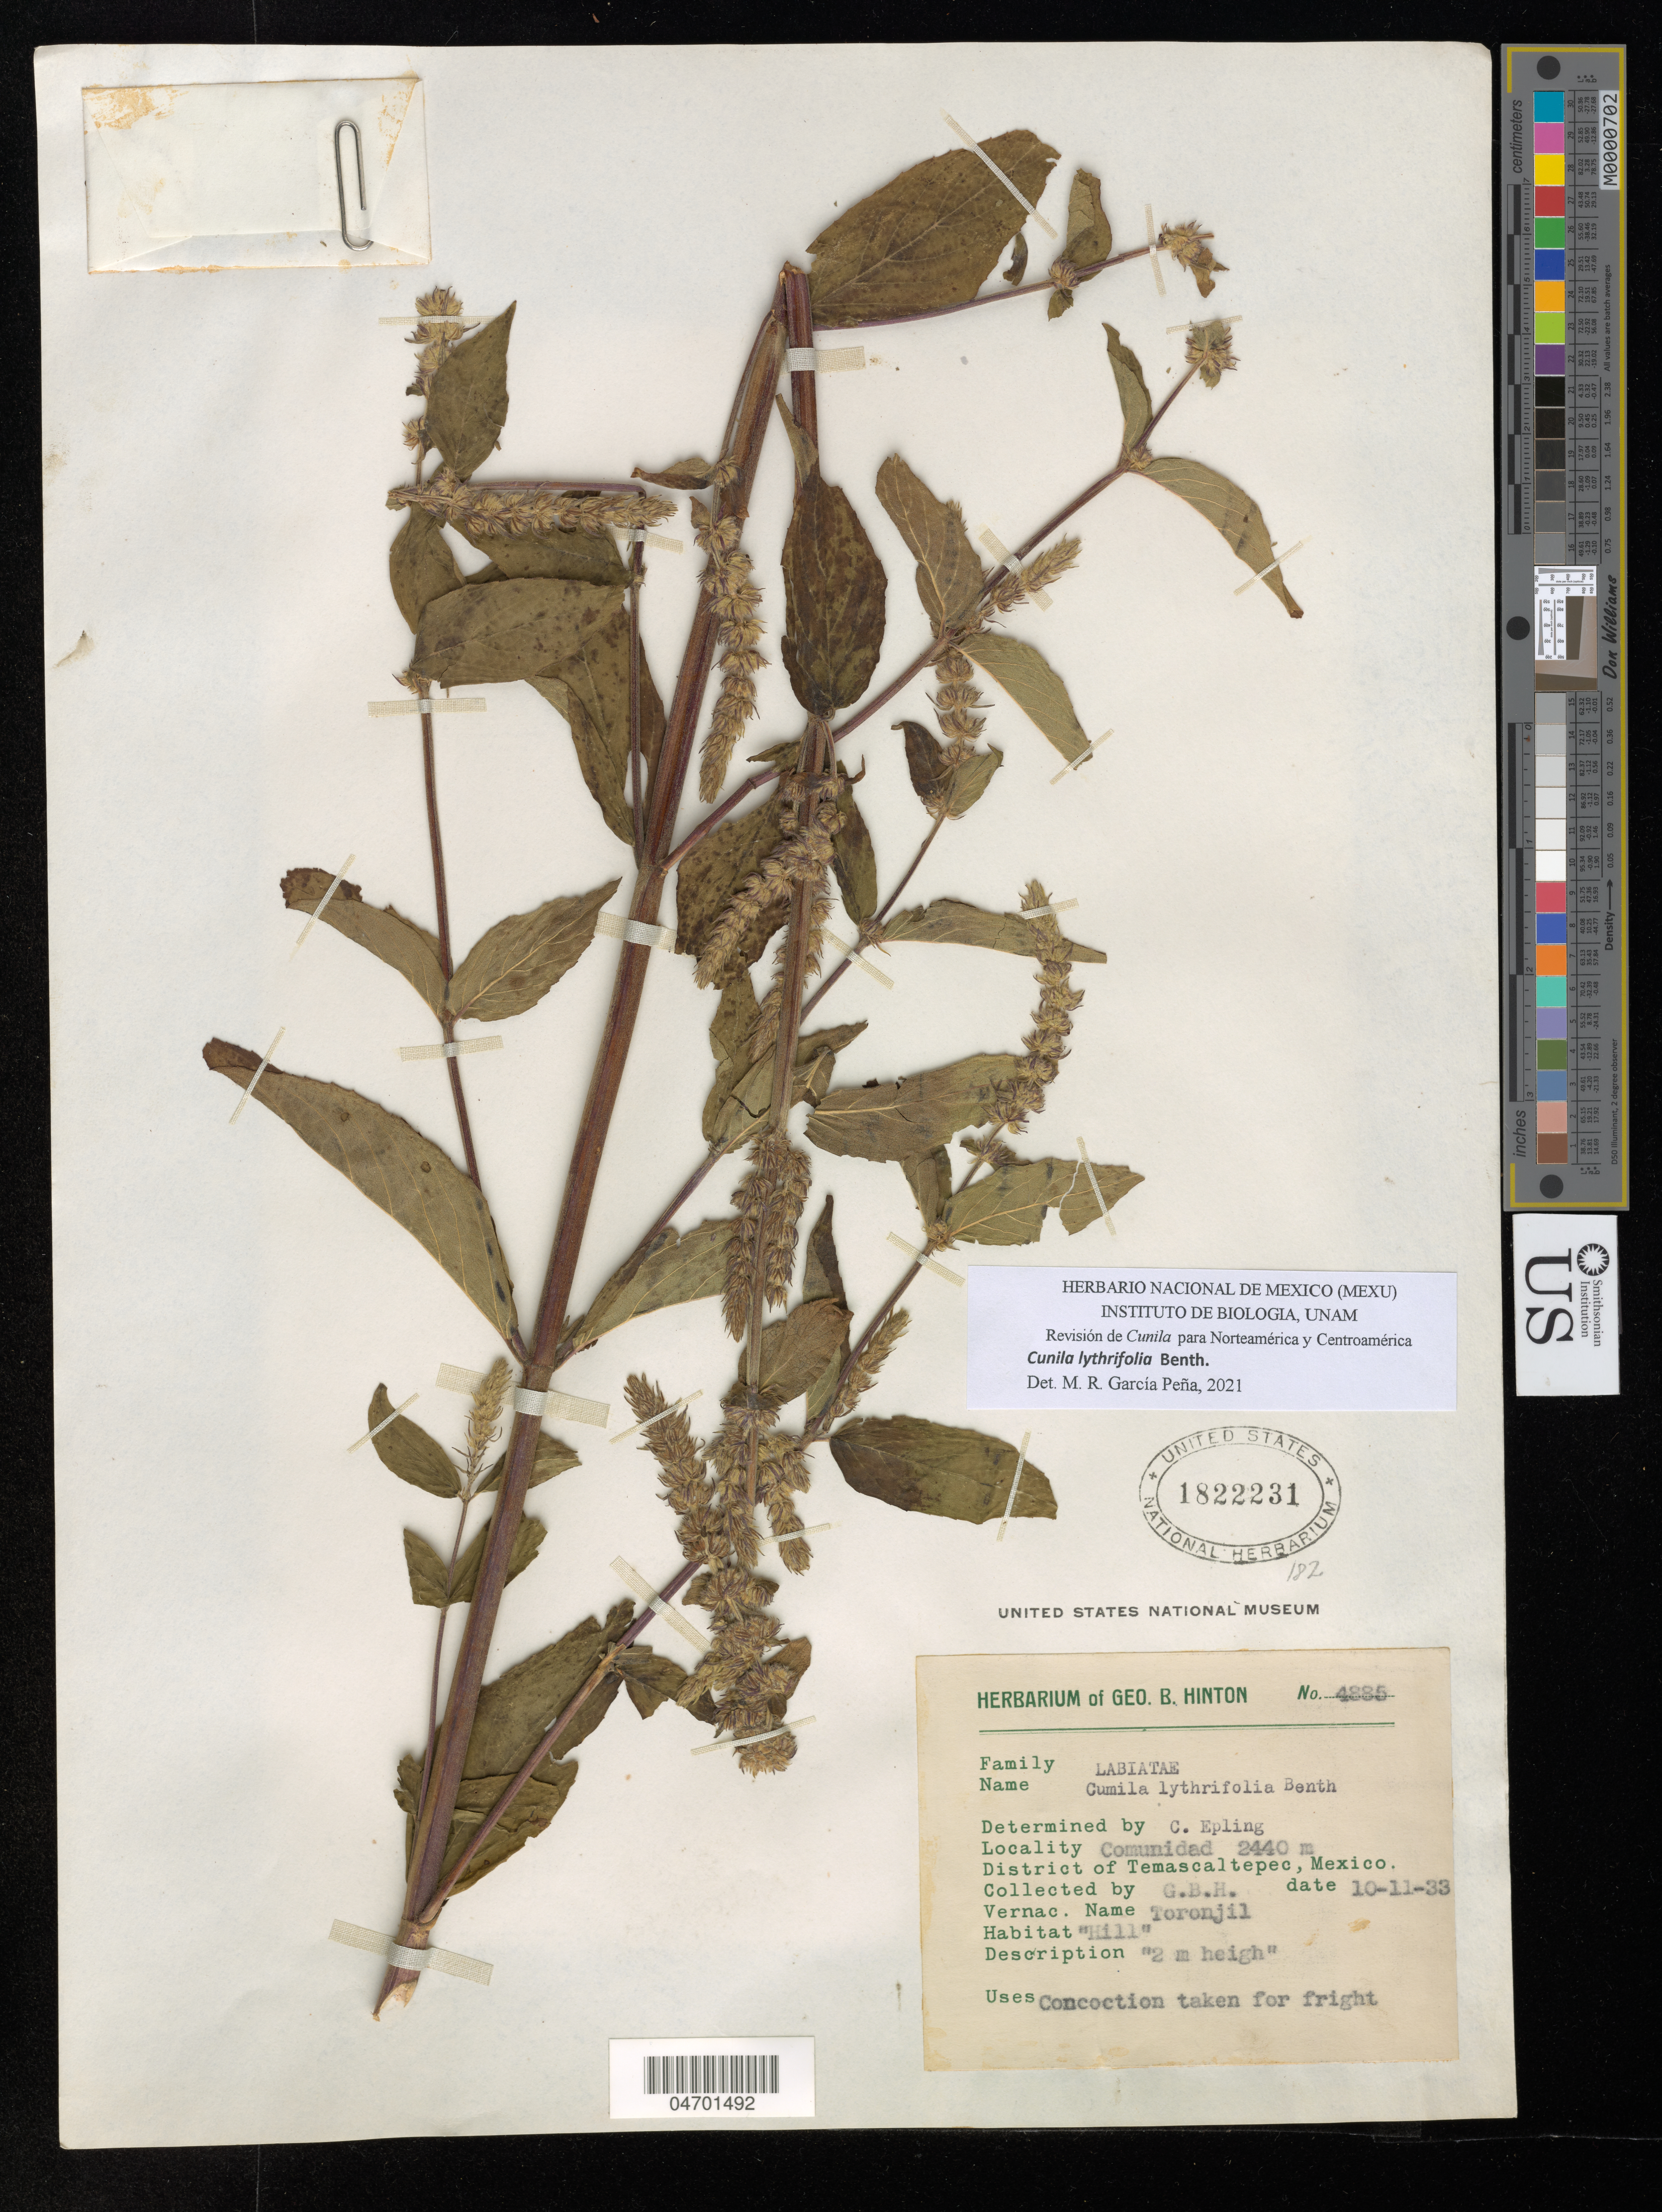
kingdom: Plantae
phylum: Tracheophyta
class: Magnoliopsida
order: Lamiales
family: Lamiaceae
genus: Cunila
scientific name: Cunila lythrifolia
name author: Benth.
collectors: G. B. Hinton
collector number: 4885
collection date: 1933-11-10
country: Mexico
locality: District of Temascaltepec. Comunidad.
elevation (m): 2440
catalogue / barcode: US 1822231